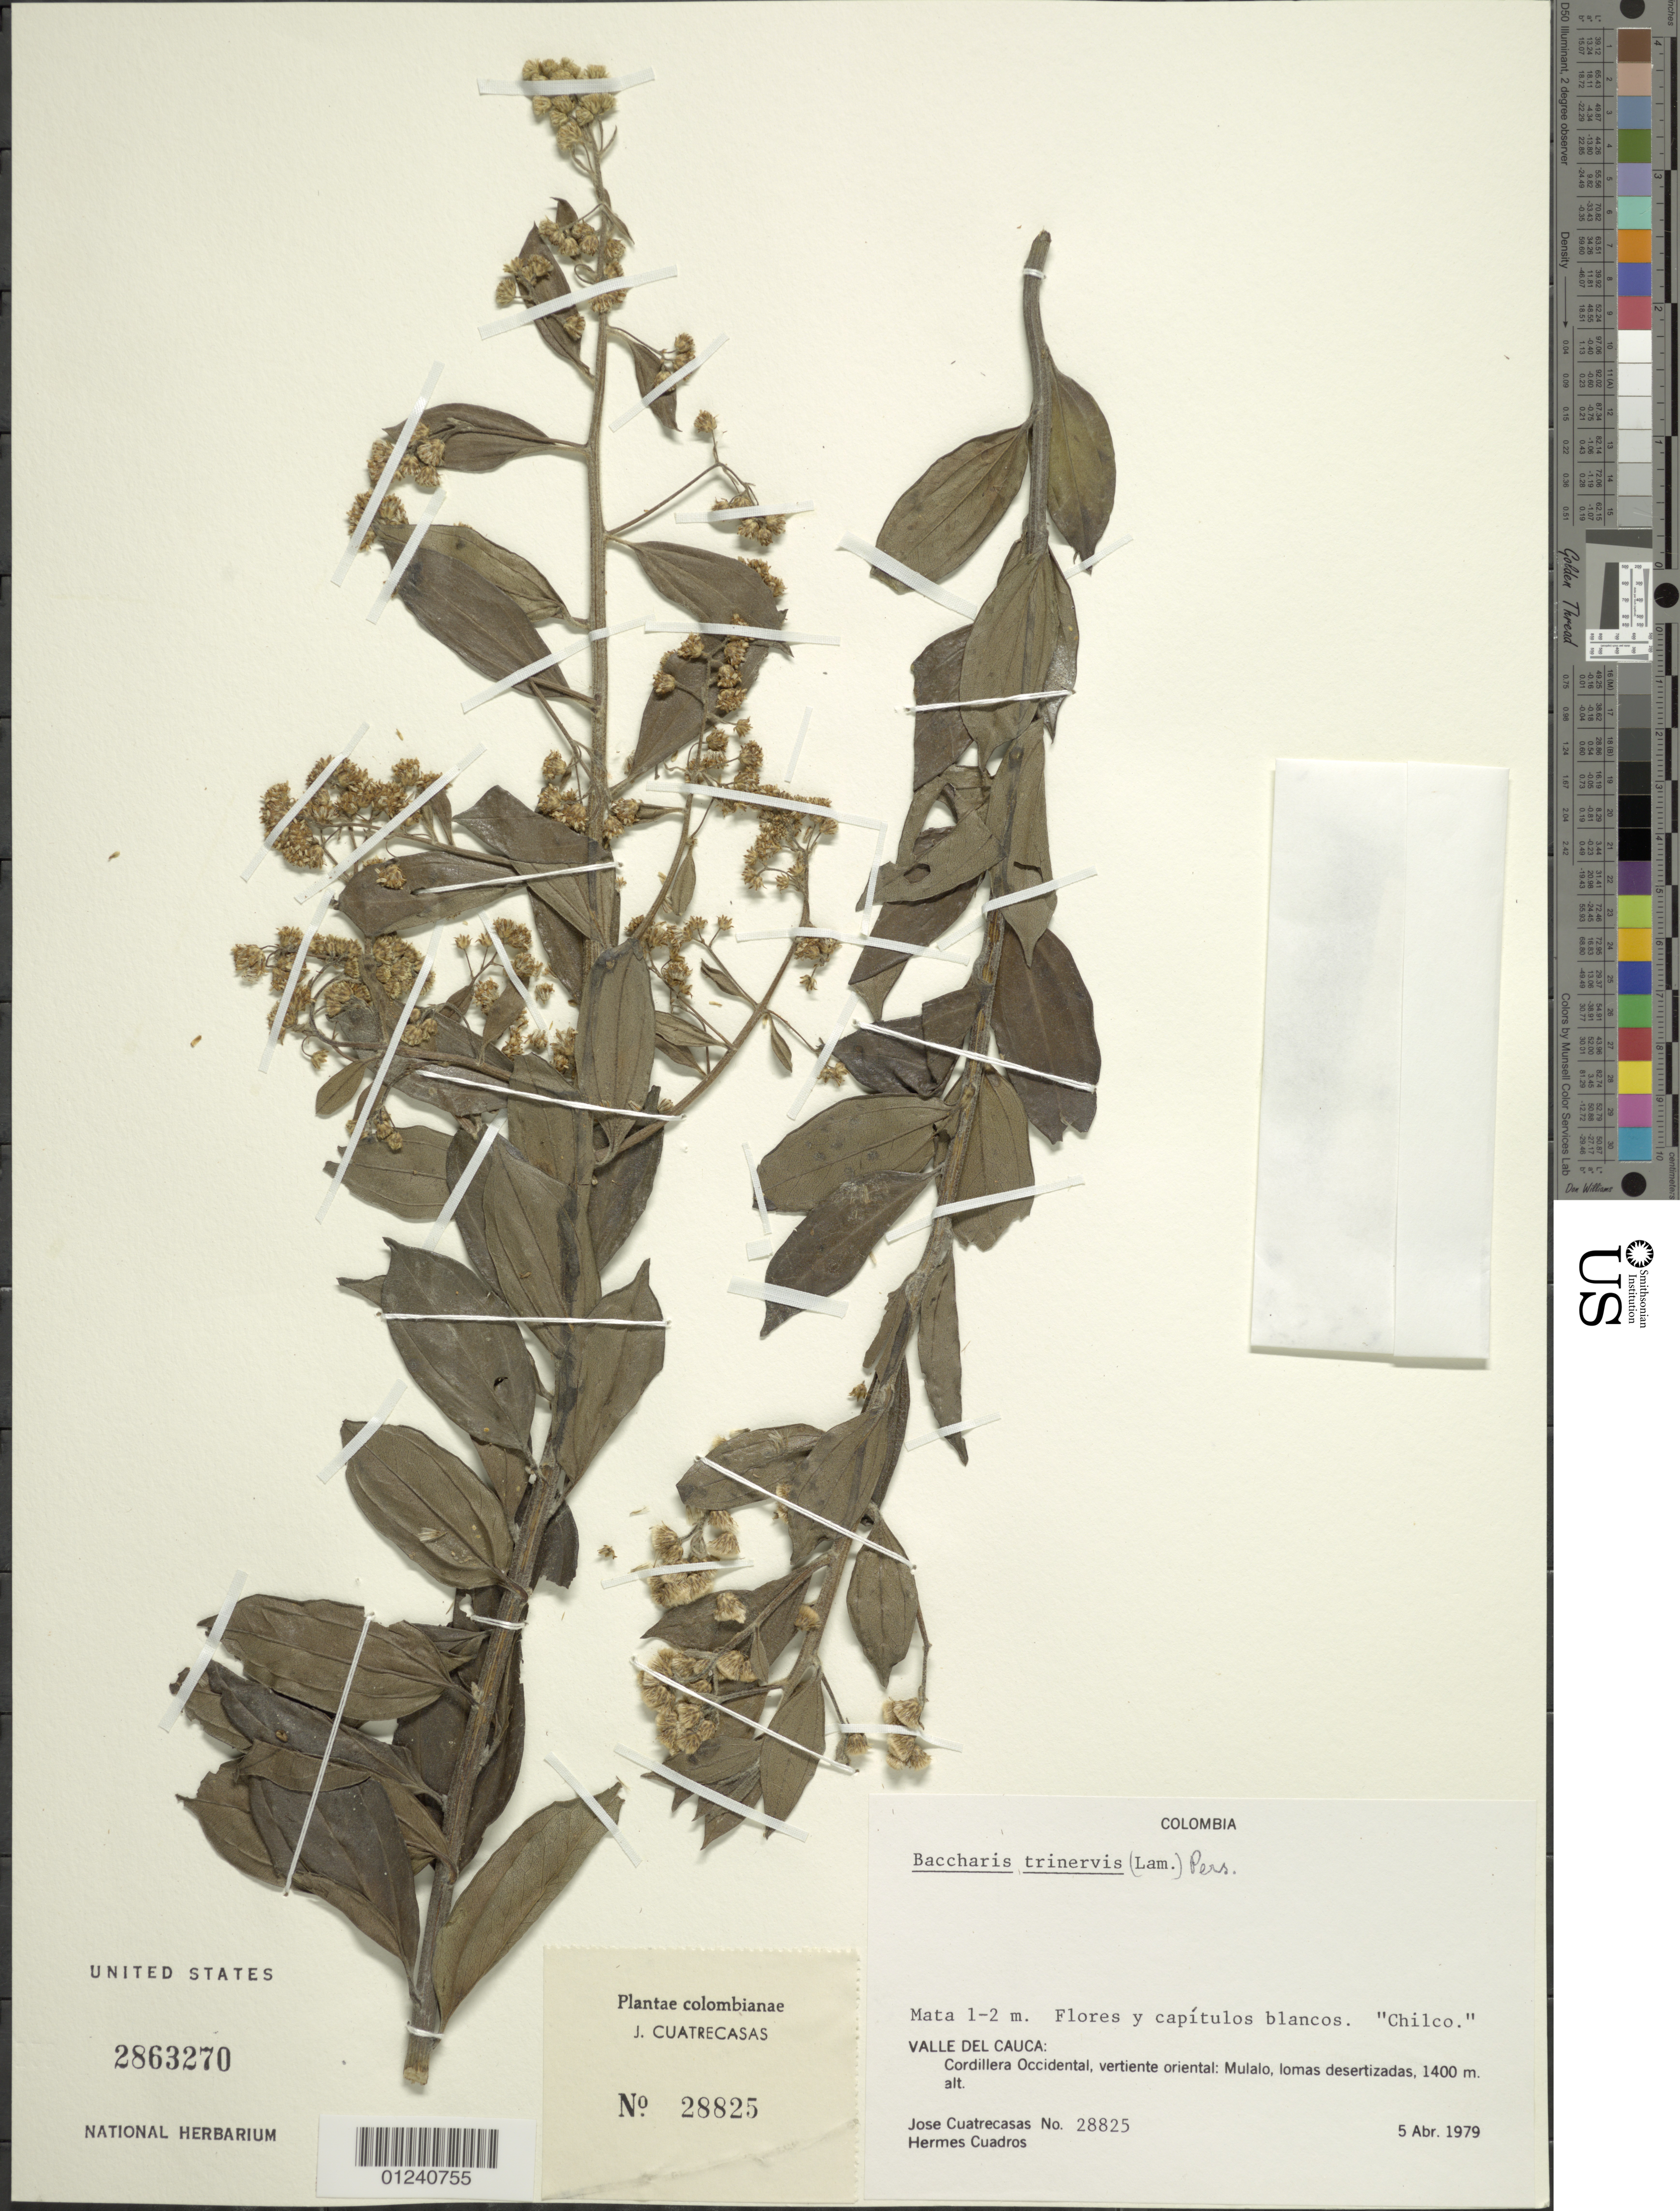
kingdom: Plantae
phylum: Tracheophyta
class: Magnoliopsida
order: Asterales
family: Asteraceae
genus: Baccharis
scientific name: Baccharis trinervis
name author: (Lam.) Pers.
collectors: J. Cuatrecasas & H. Cuadros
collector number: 28825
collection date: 1979-04-05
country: Colombia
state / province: Valle del Cauca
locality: Cordillera occidental, vertiente oriental: Mulalo, lomas desertizadas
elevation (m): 1400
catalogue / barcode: US 2863270